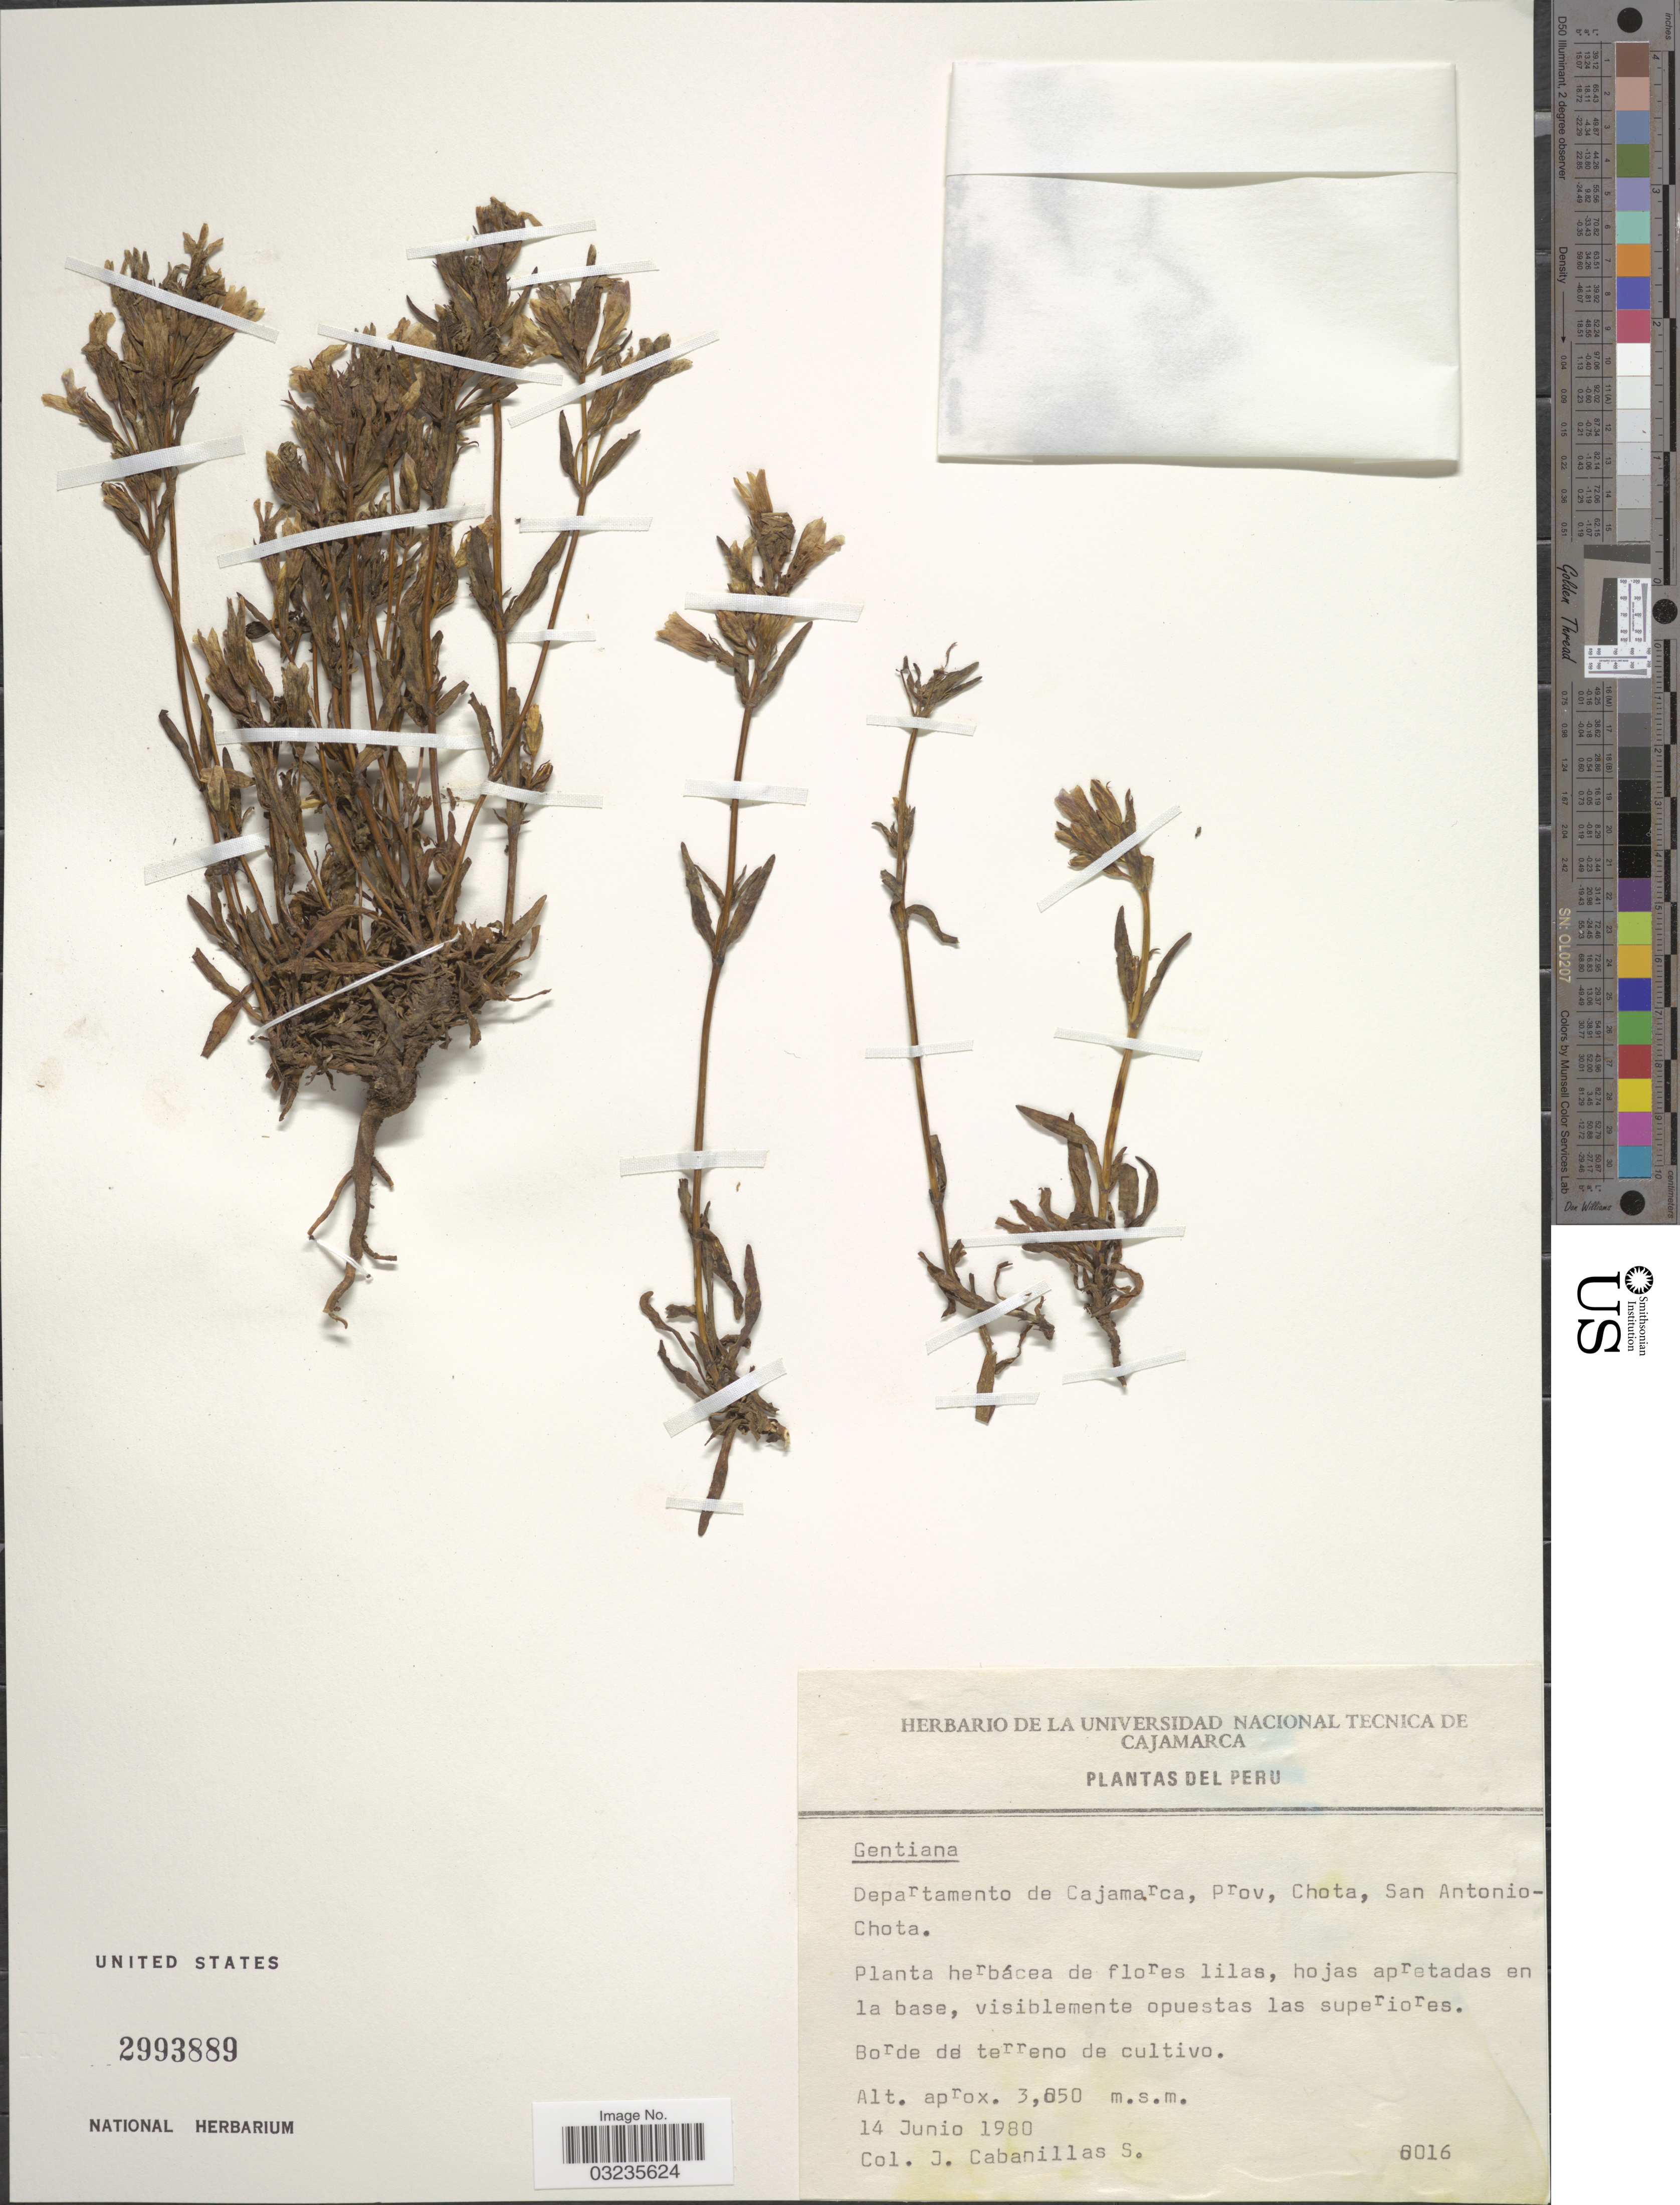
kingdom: Plantae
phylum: Tracheophyta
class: Magnoliopsida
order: Gentianales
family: Gentianaceae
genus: Gentiana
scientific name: Gentiana sp.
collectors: J. Cabanillas S.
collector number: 6016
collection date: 1980-06-14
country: Peru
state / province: Cajamarca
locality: Departamento de Cajamarca, prov. Chota, San Antonio-Chota.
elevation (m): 3050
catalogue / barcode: US 2993889